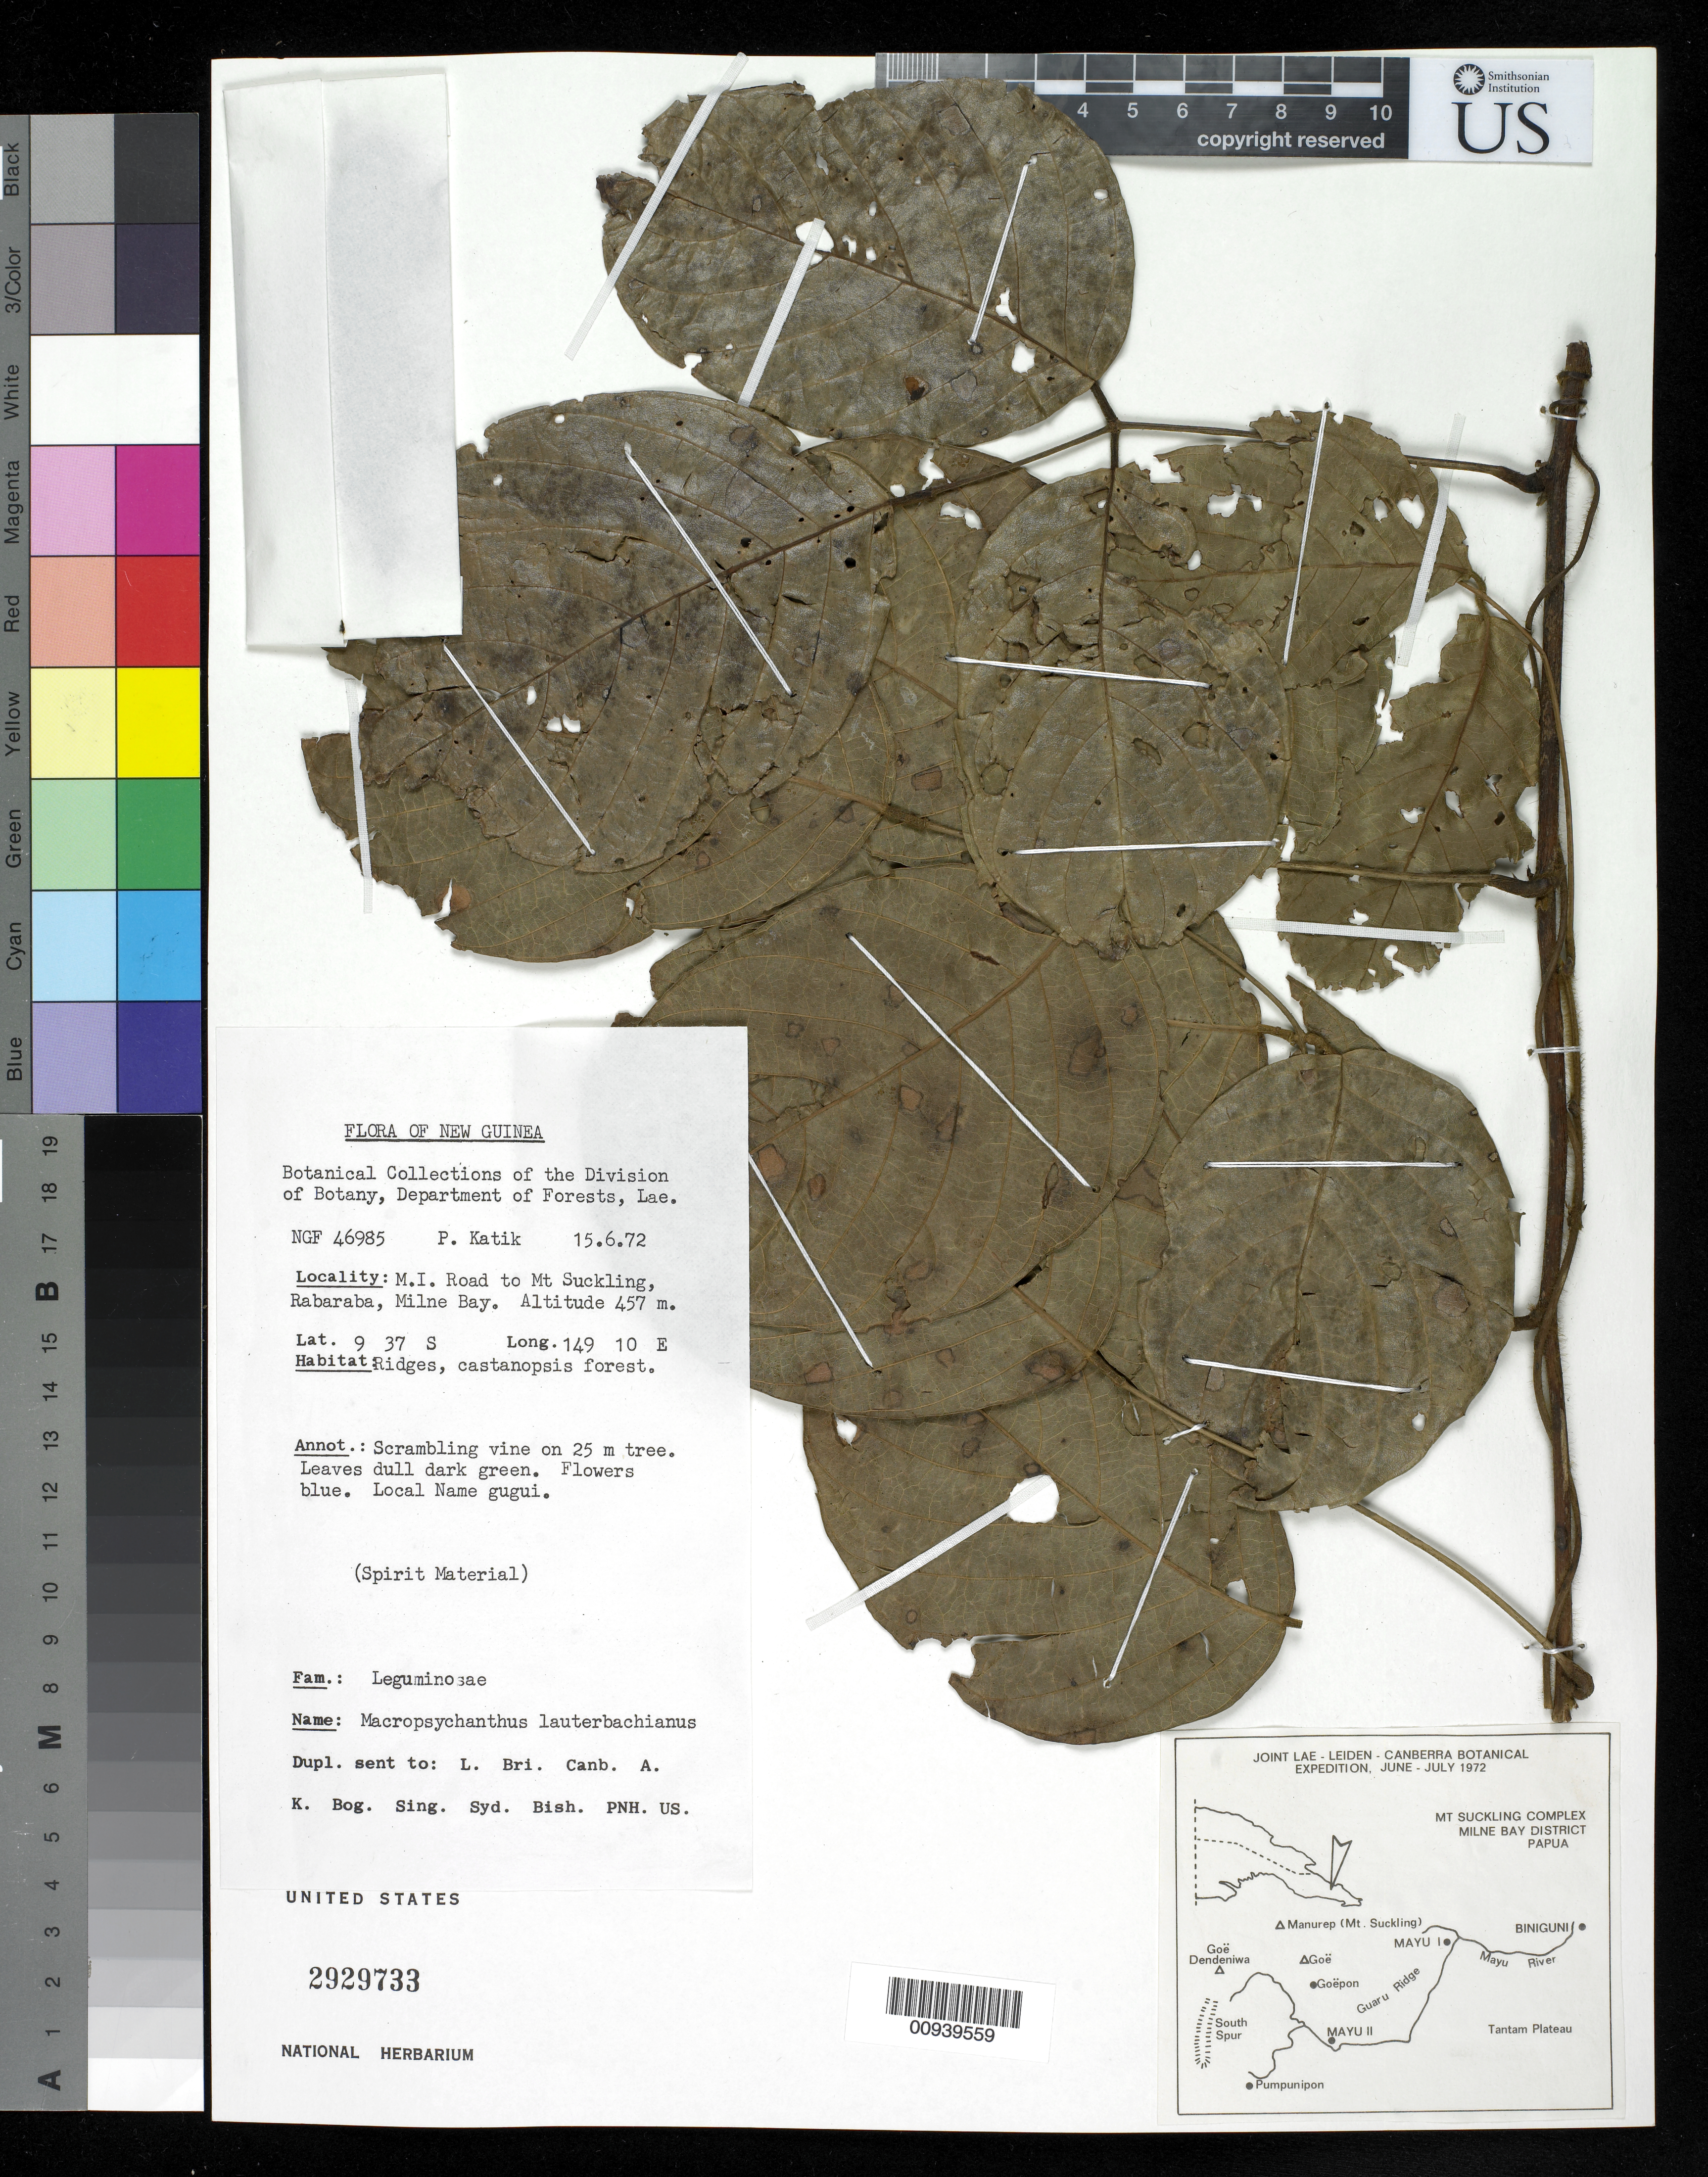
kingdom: Plantae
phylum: Tracheophyta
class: Magnoliopsida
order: Fabales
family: Fabaceae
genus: Macropsychanthus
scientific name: Macropsychanthus lauterbachii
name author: Harms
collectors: P. Katik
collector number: NGF 46985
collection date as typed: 15 Jun 1972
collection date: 1972-06-15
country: Papua New Guinea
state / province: Milne Bay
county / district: Rabaraba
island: New Guinea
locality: M.I. Road to Mt Suckling, Rabaraba, Milne Bay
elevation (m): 457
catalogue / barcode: US 2929733